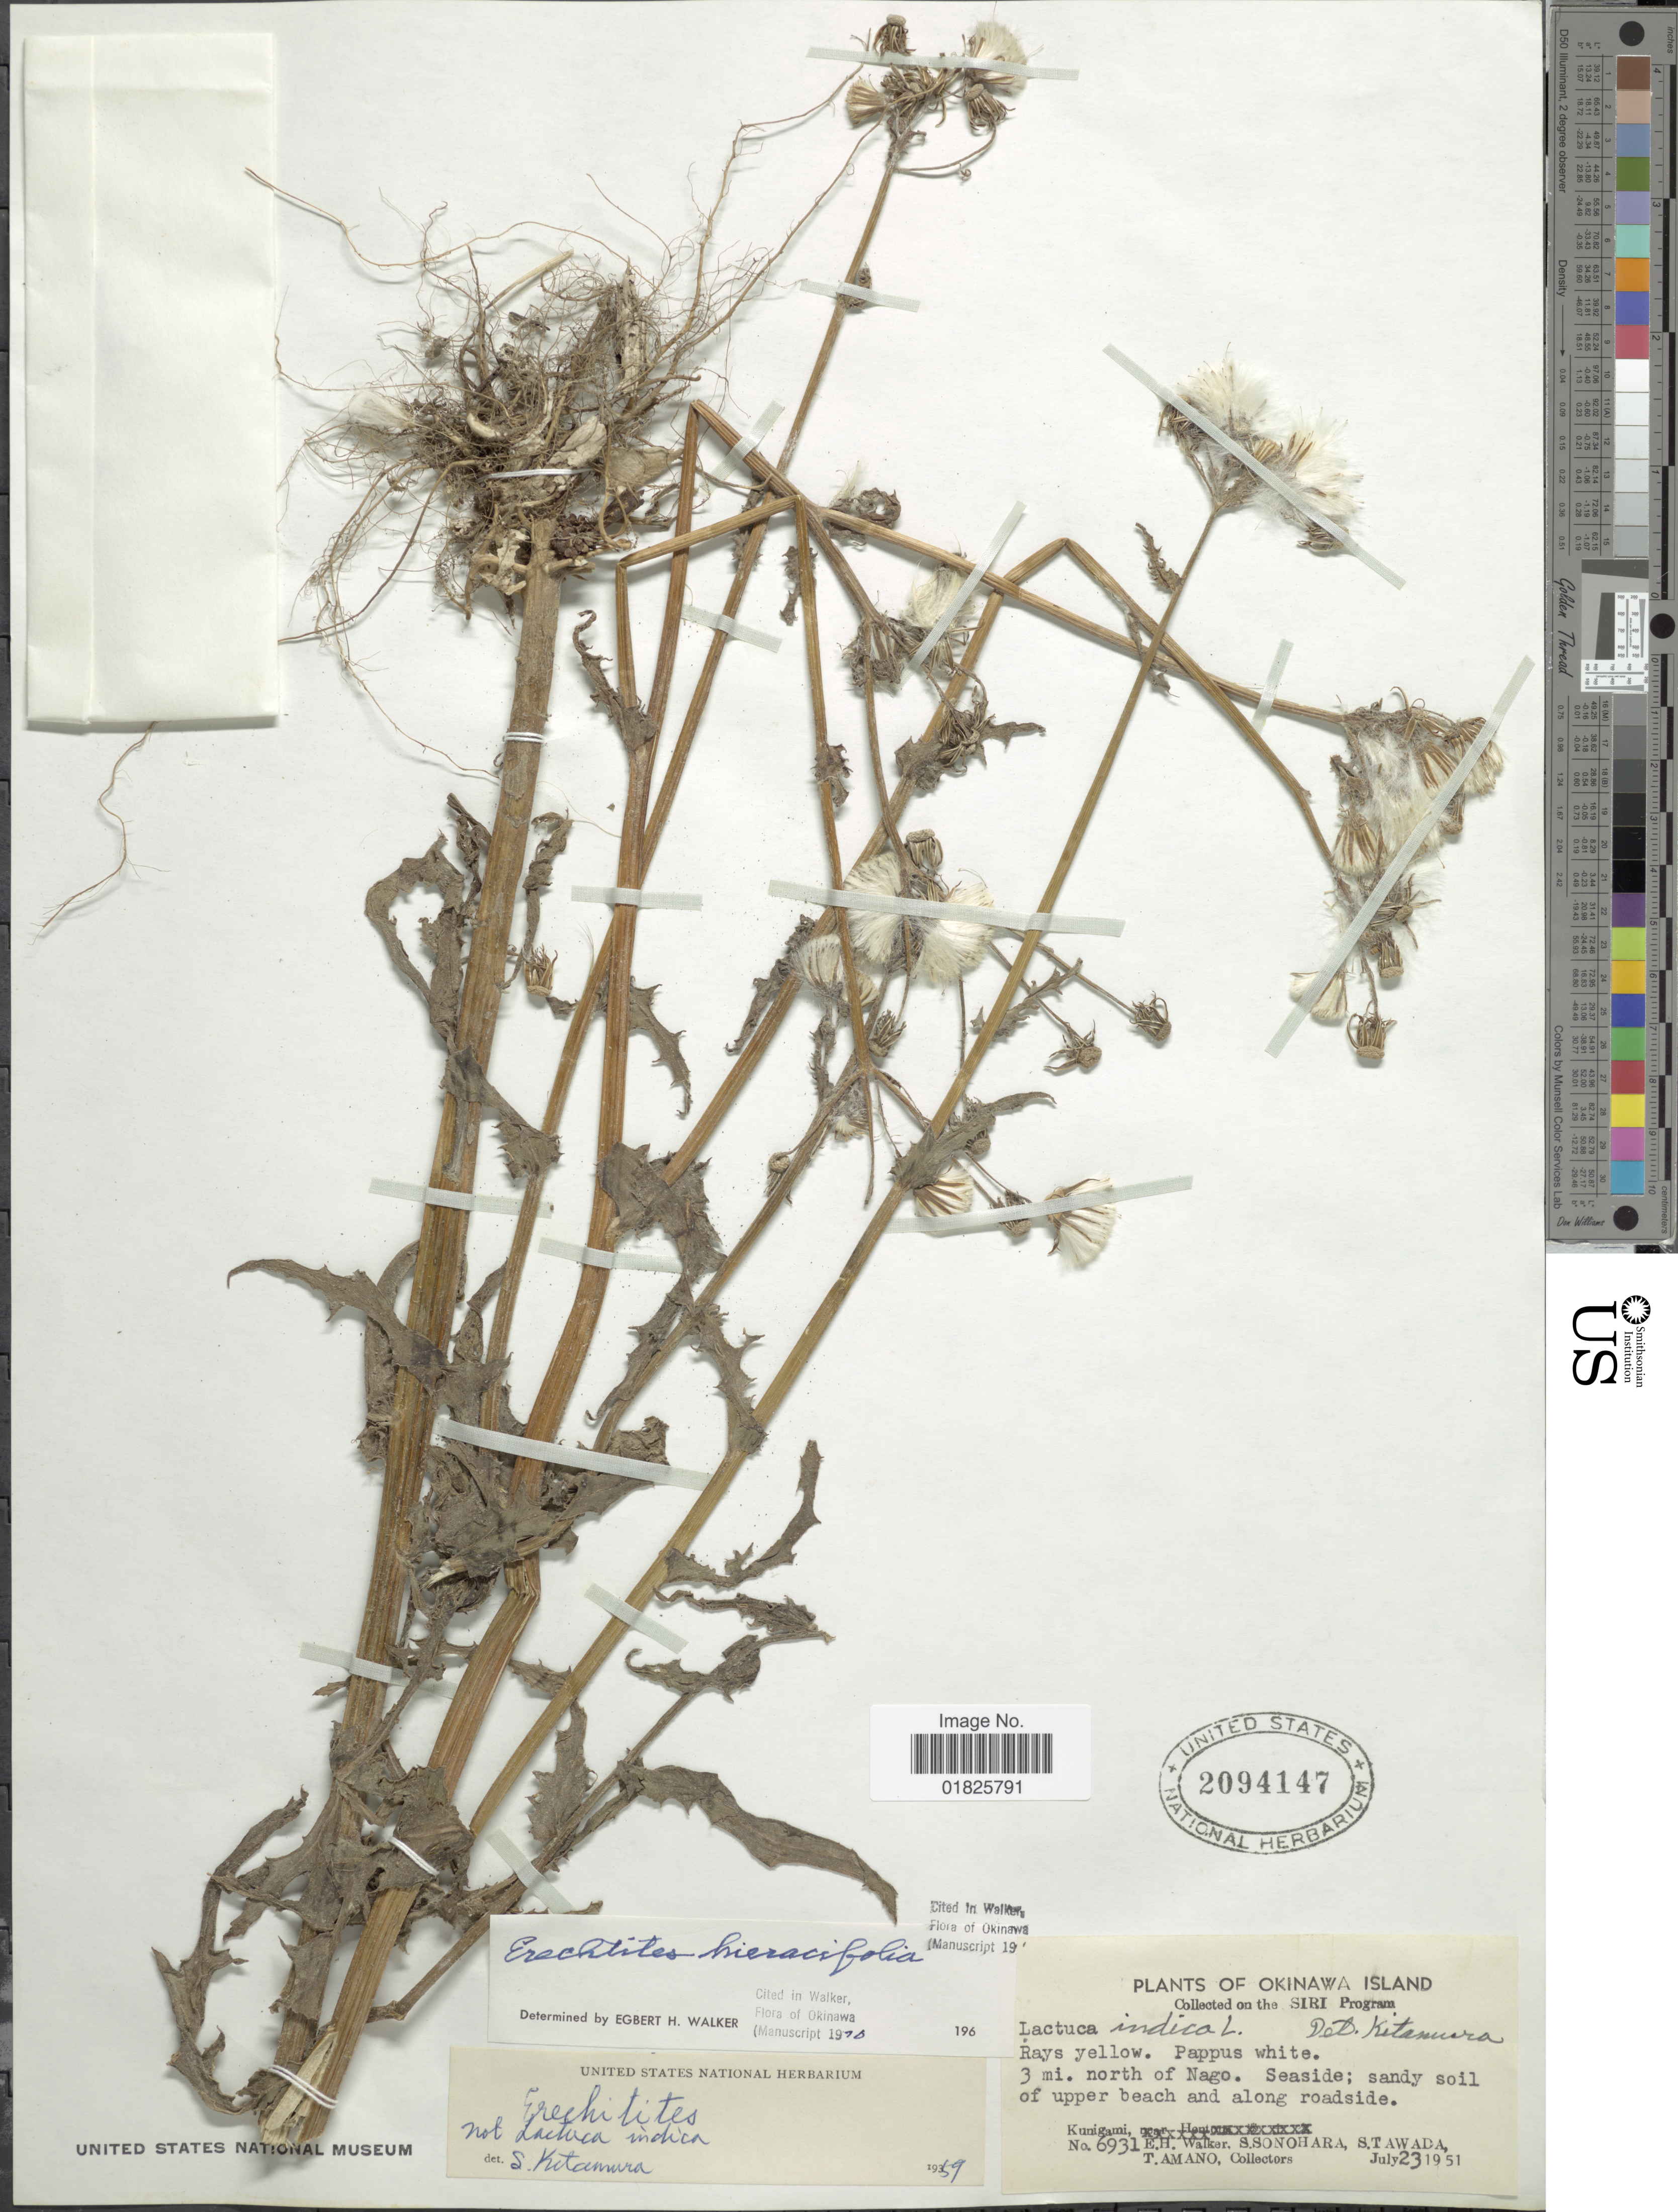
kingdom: Plantae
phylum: Tracheophyta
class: Magnoliopsida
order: Asterales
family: Asteraceae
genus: Erechtites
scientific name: Erechtites hieraciifolius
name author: (L.) Raf. ex DC.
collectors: E. H. Walker, S. Sonohara, S. Tawada & T. Amano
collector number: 6931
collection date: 1951-07-23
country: Japan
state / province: Okinawa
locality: Okinawa Island, 3 mi north of Nago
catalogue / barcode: US 2094147